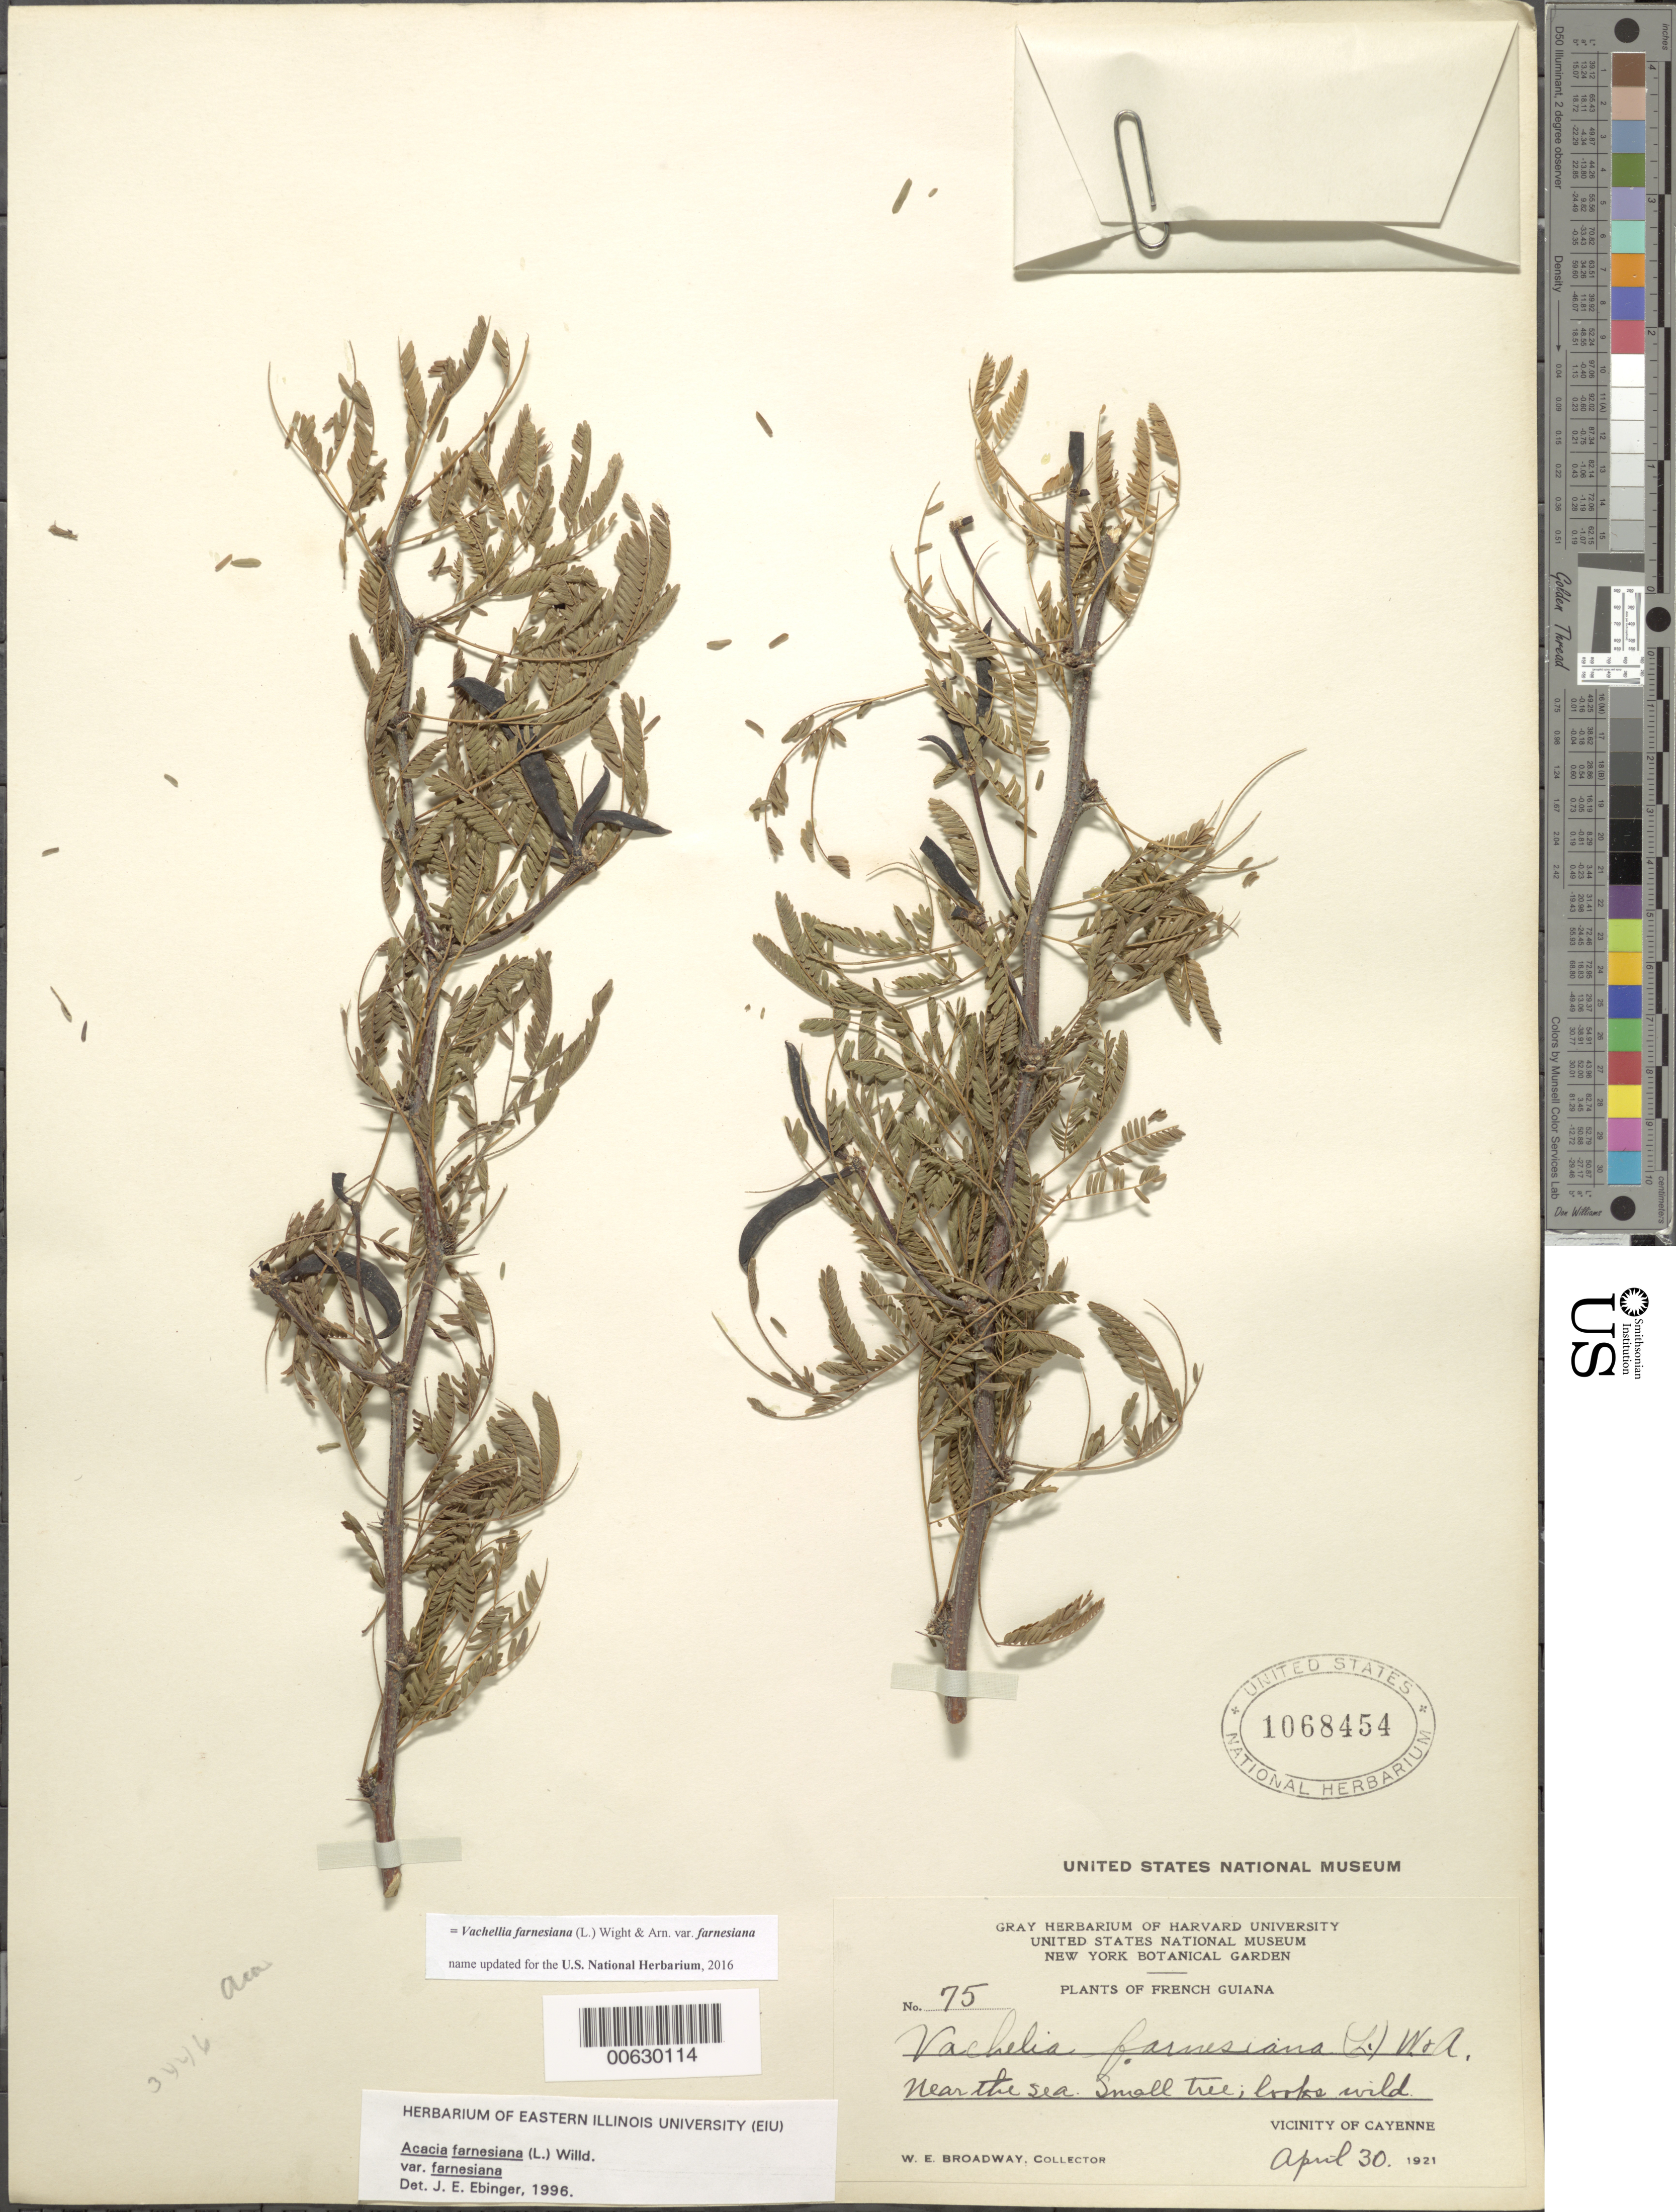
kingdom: Plantae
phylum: Tracheophyta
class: Magnoliopsida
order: Fabales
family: Fabaceae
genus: Vachellia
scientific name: Vachellia farnesiana var. farnesiana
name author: (L.) Wight & Arn.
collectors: W. E. Broadway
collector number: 75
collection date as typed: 30-Apr-21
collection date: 1921-04-30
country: French Guiana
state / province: Cayenne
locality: Cayenne, vic.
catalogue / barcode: US 1068454